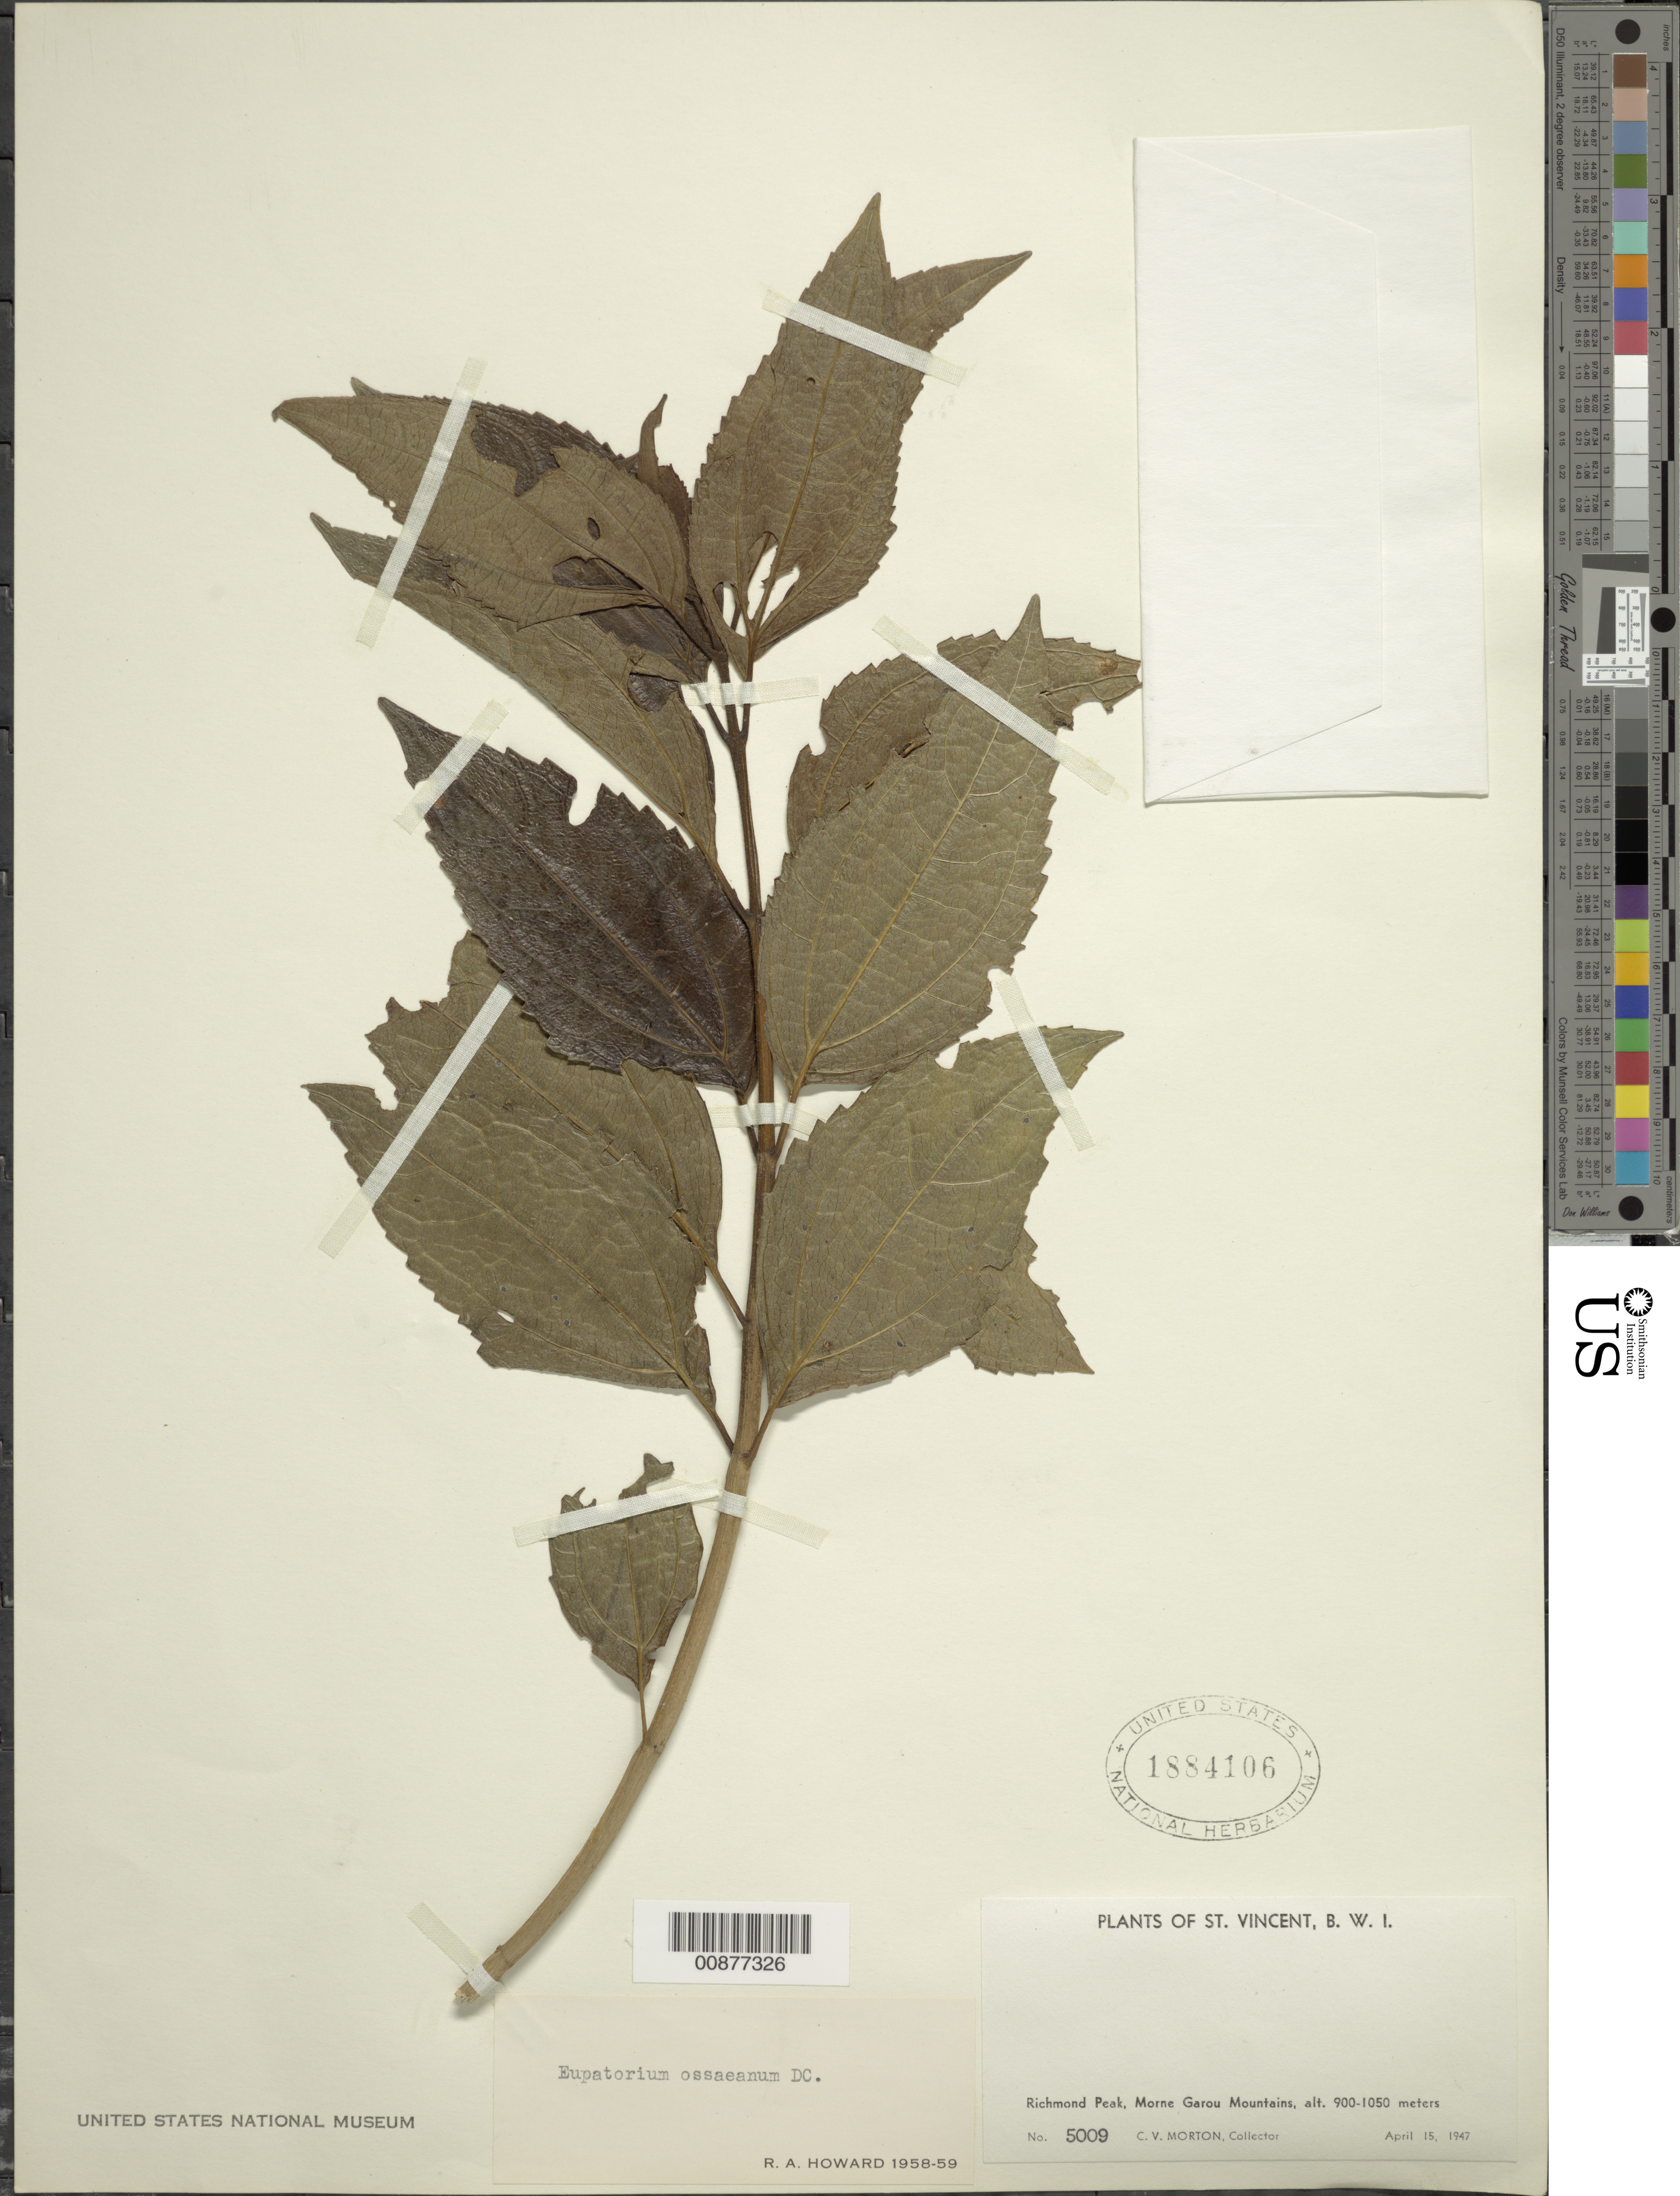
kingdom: Plantae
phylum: Tracheophyta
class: Magnoliopsida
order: Asterales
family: Asteraceae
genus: Chromolaena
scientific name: Chromolaena ossaeana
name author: (DC.) R.M. King & H. Rob.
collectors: C. V. Morton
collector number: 5009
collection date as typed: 15 Apr 1947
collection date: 1947-04-15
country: St. Vincent - Grenadines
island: St. Vincent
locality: Richmond Peak, Morne Garou Mountains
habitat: Montnae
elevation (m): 900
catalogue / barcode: US 1884106